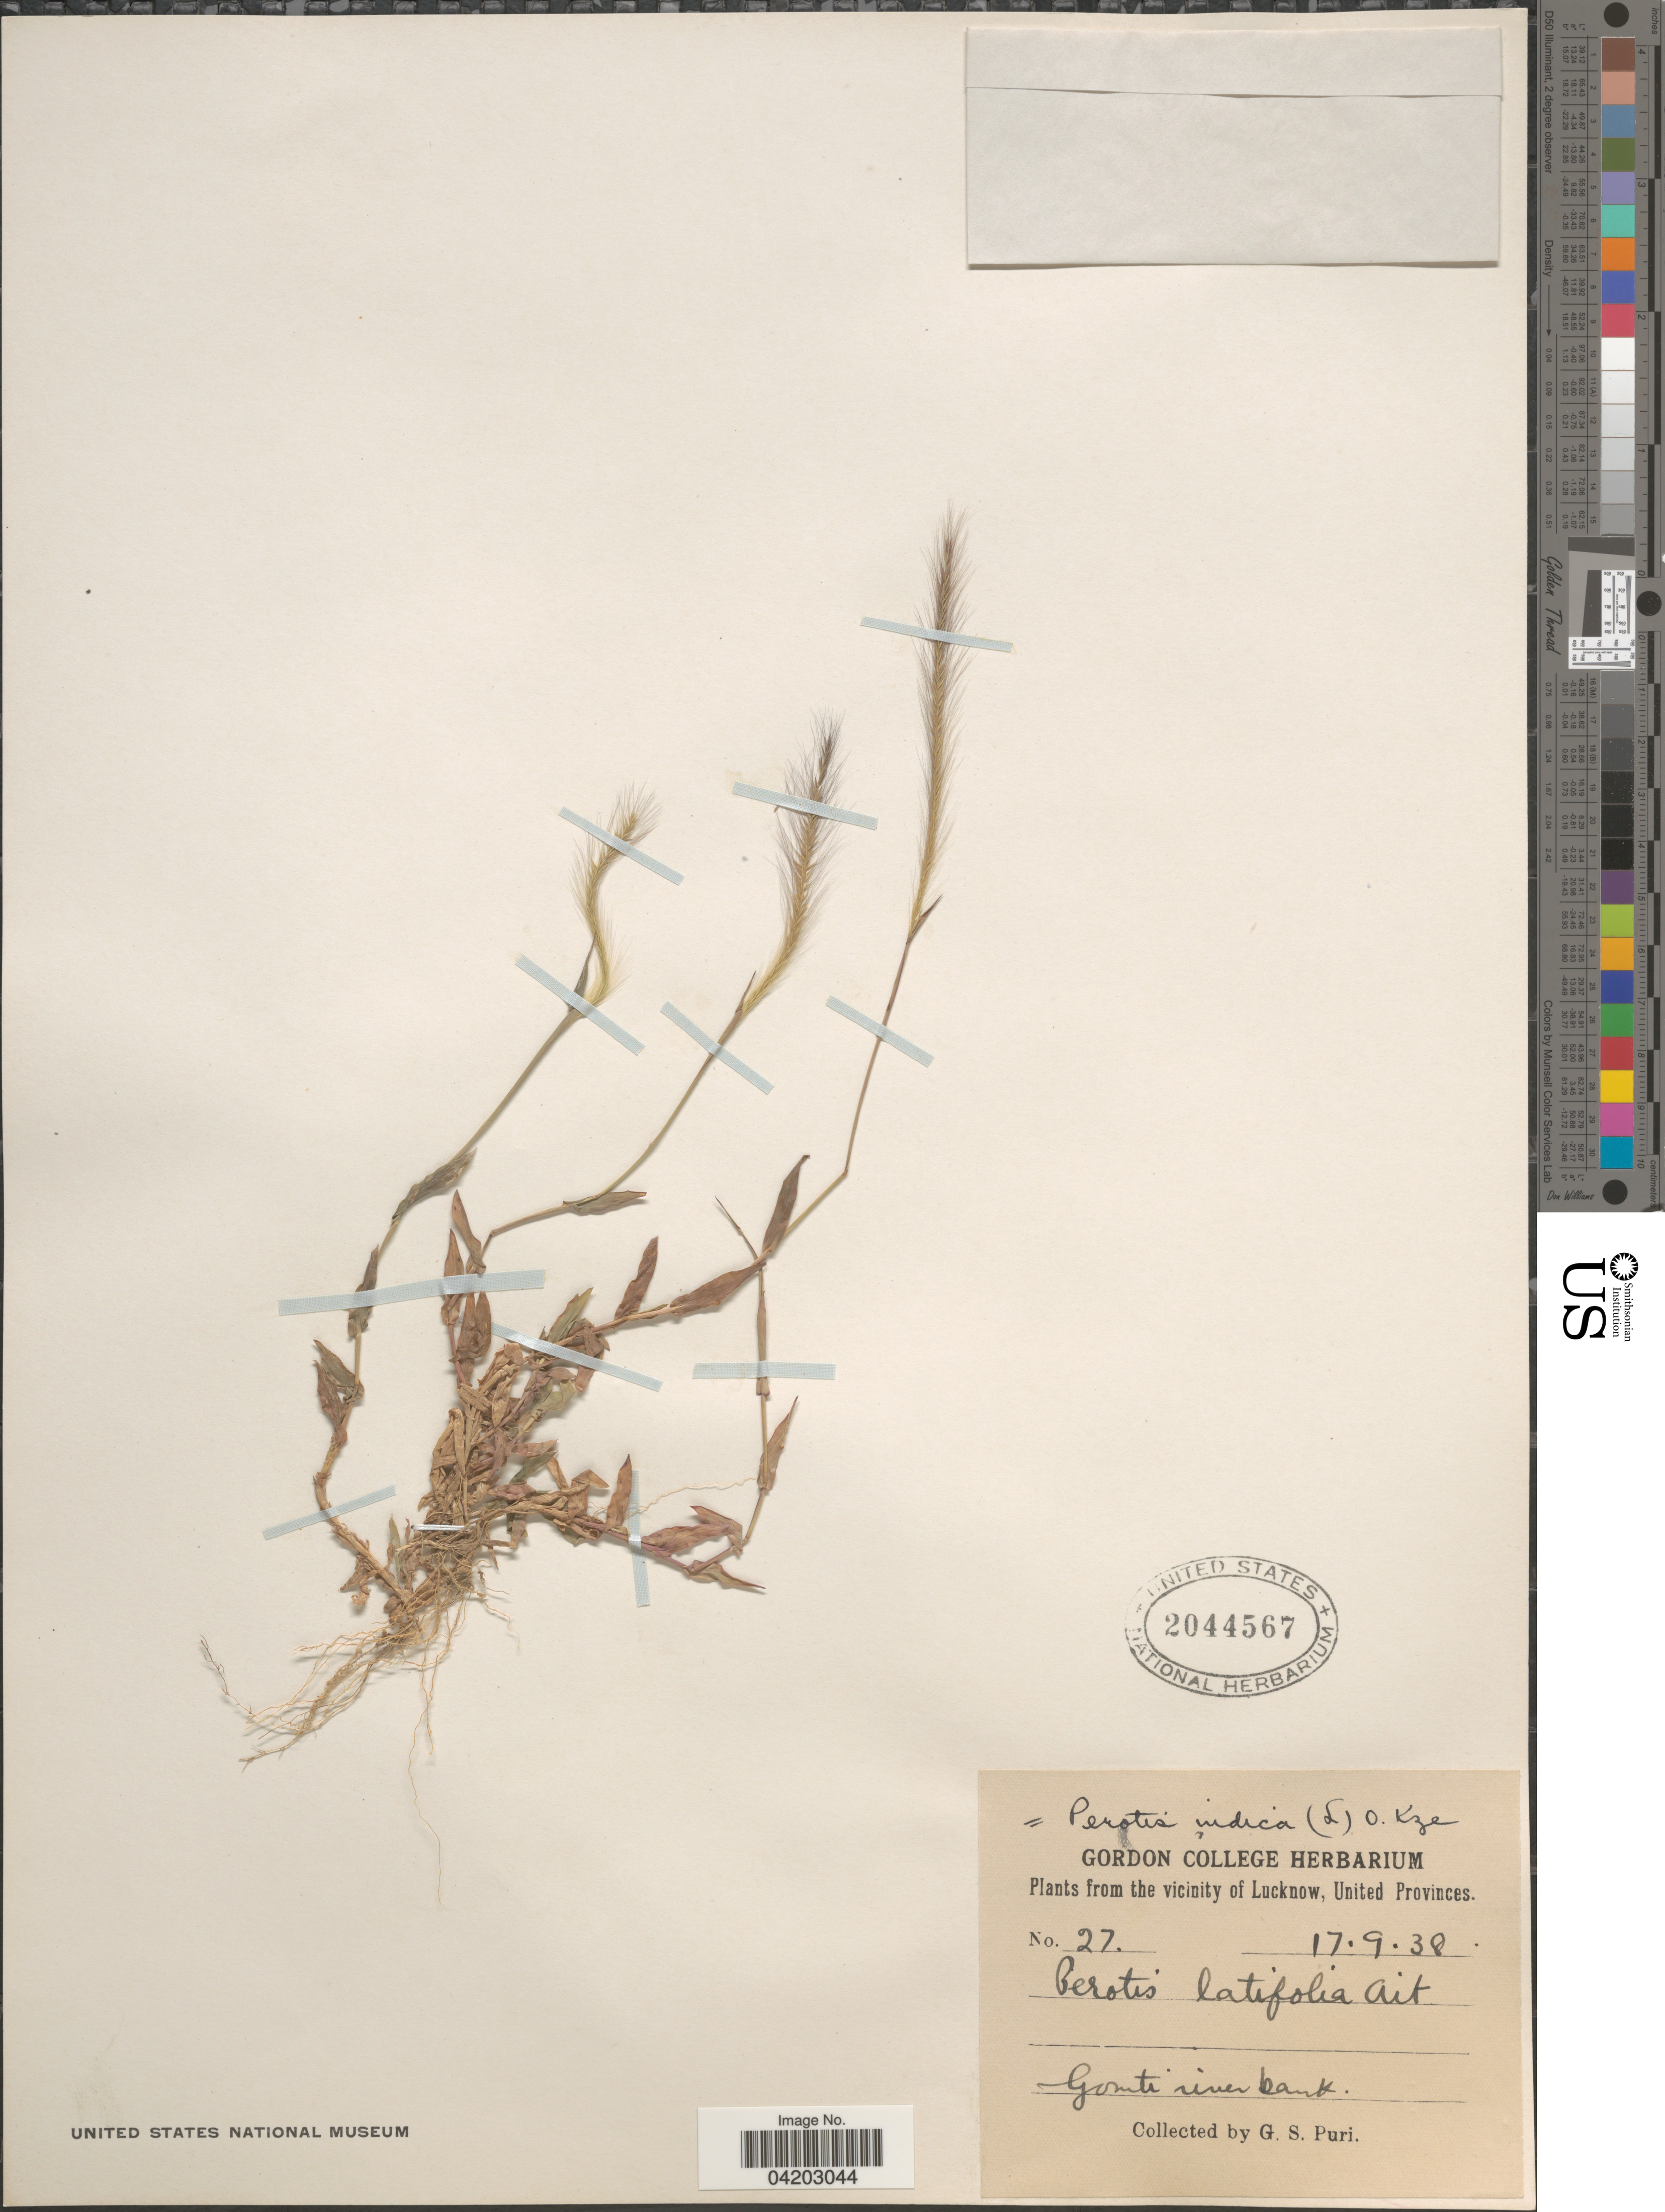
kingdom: Plantae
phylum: Tracheophyta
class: Liliopsida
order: Poales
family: Poaceae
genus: Perotis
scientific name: Perotis indica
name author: (L.) Kuntze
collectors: G. Puri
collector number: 27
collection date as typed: Transcribed d/m/y: 17/9/38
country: India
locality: The vicinity of Lucknow, United Provinces. Gomti river bank.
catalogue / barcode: US 2044567